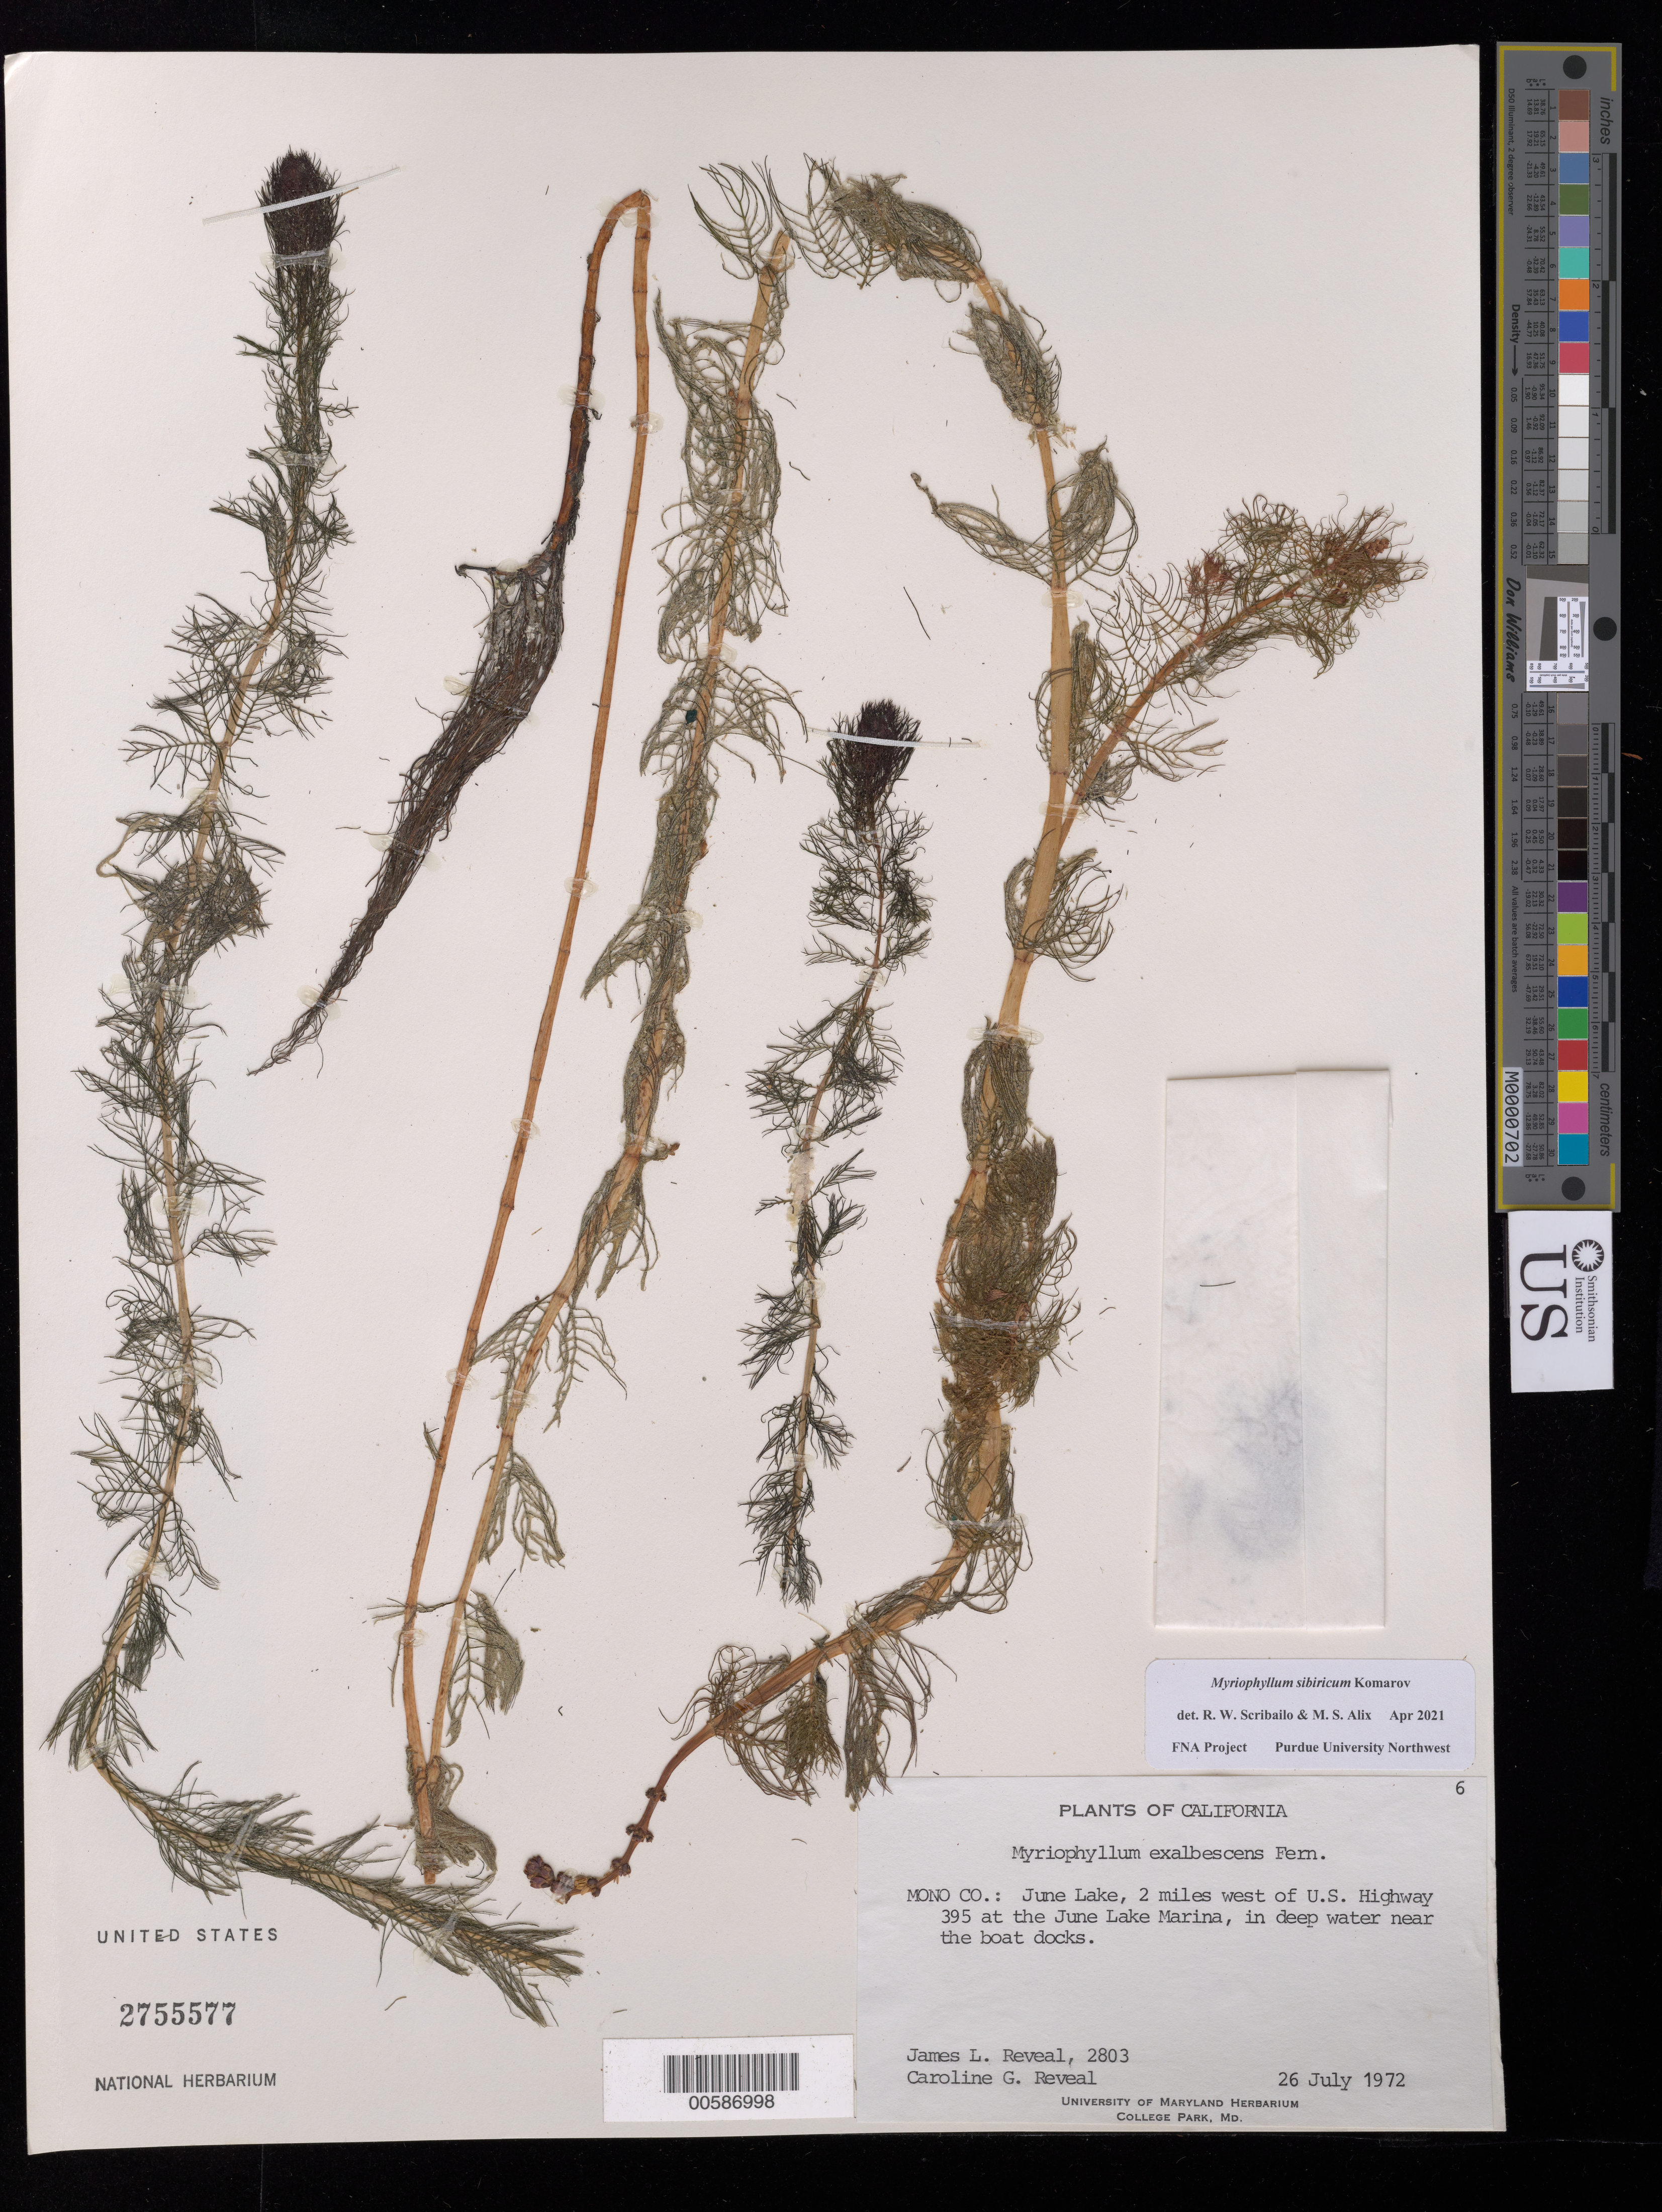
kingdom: Plantae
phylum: Tracheophyta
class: Magnoliopsida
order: Saxifragales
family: Haloragaceae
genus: Myriophyllum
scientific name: Myriophyllum sibiricum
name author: Kom.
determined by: Scribailo, R. W.; Alix, M. S.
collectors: J. L. Reveal & C. G. Reveal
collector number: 2803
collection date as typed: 26 Jul 1972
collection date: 1972-07-26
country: United States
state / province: California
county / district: Mono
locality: June Lake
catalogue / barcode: US 2755577